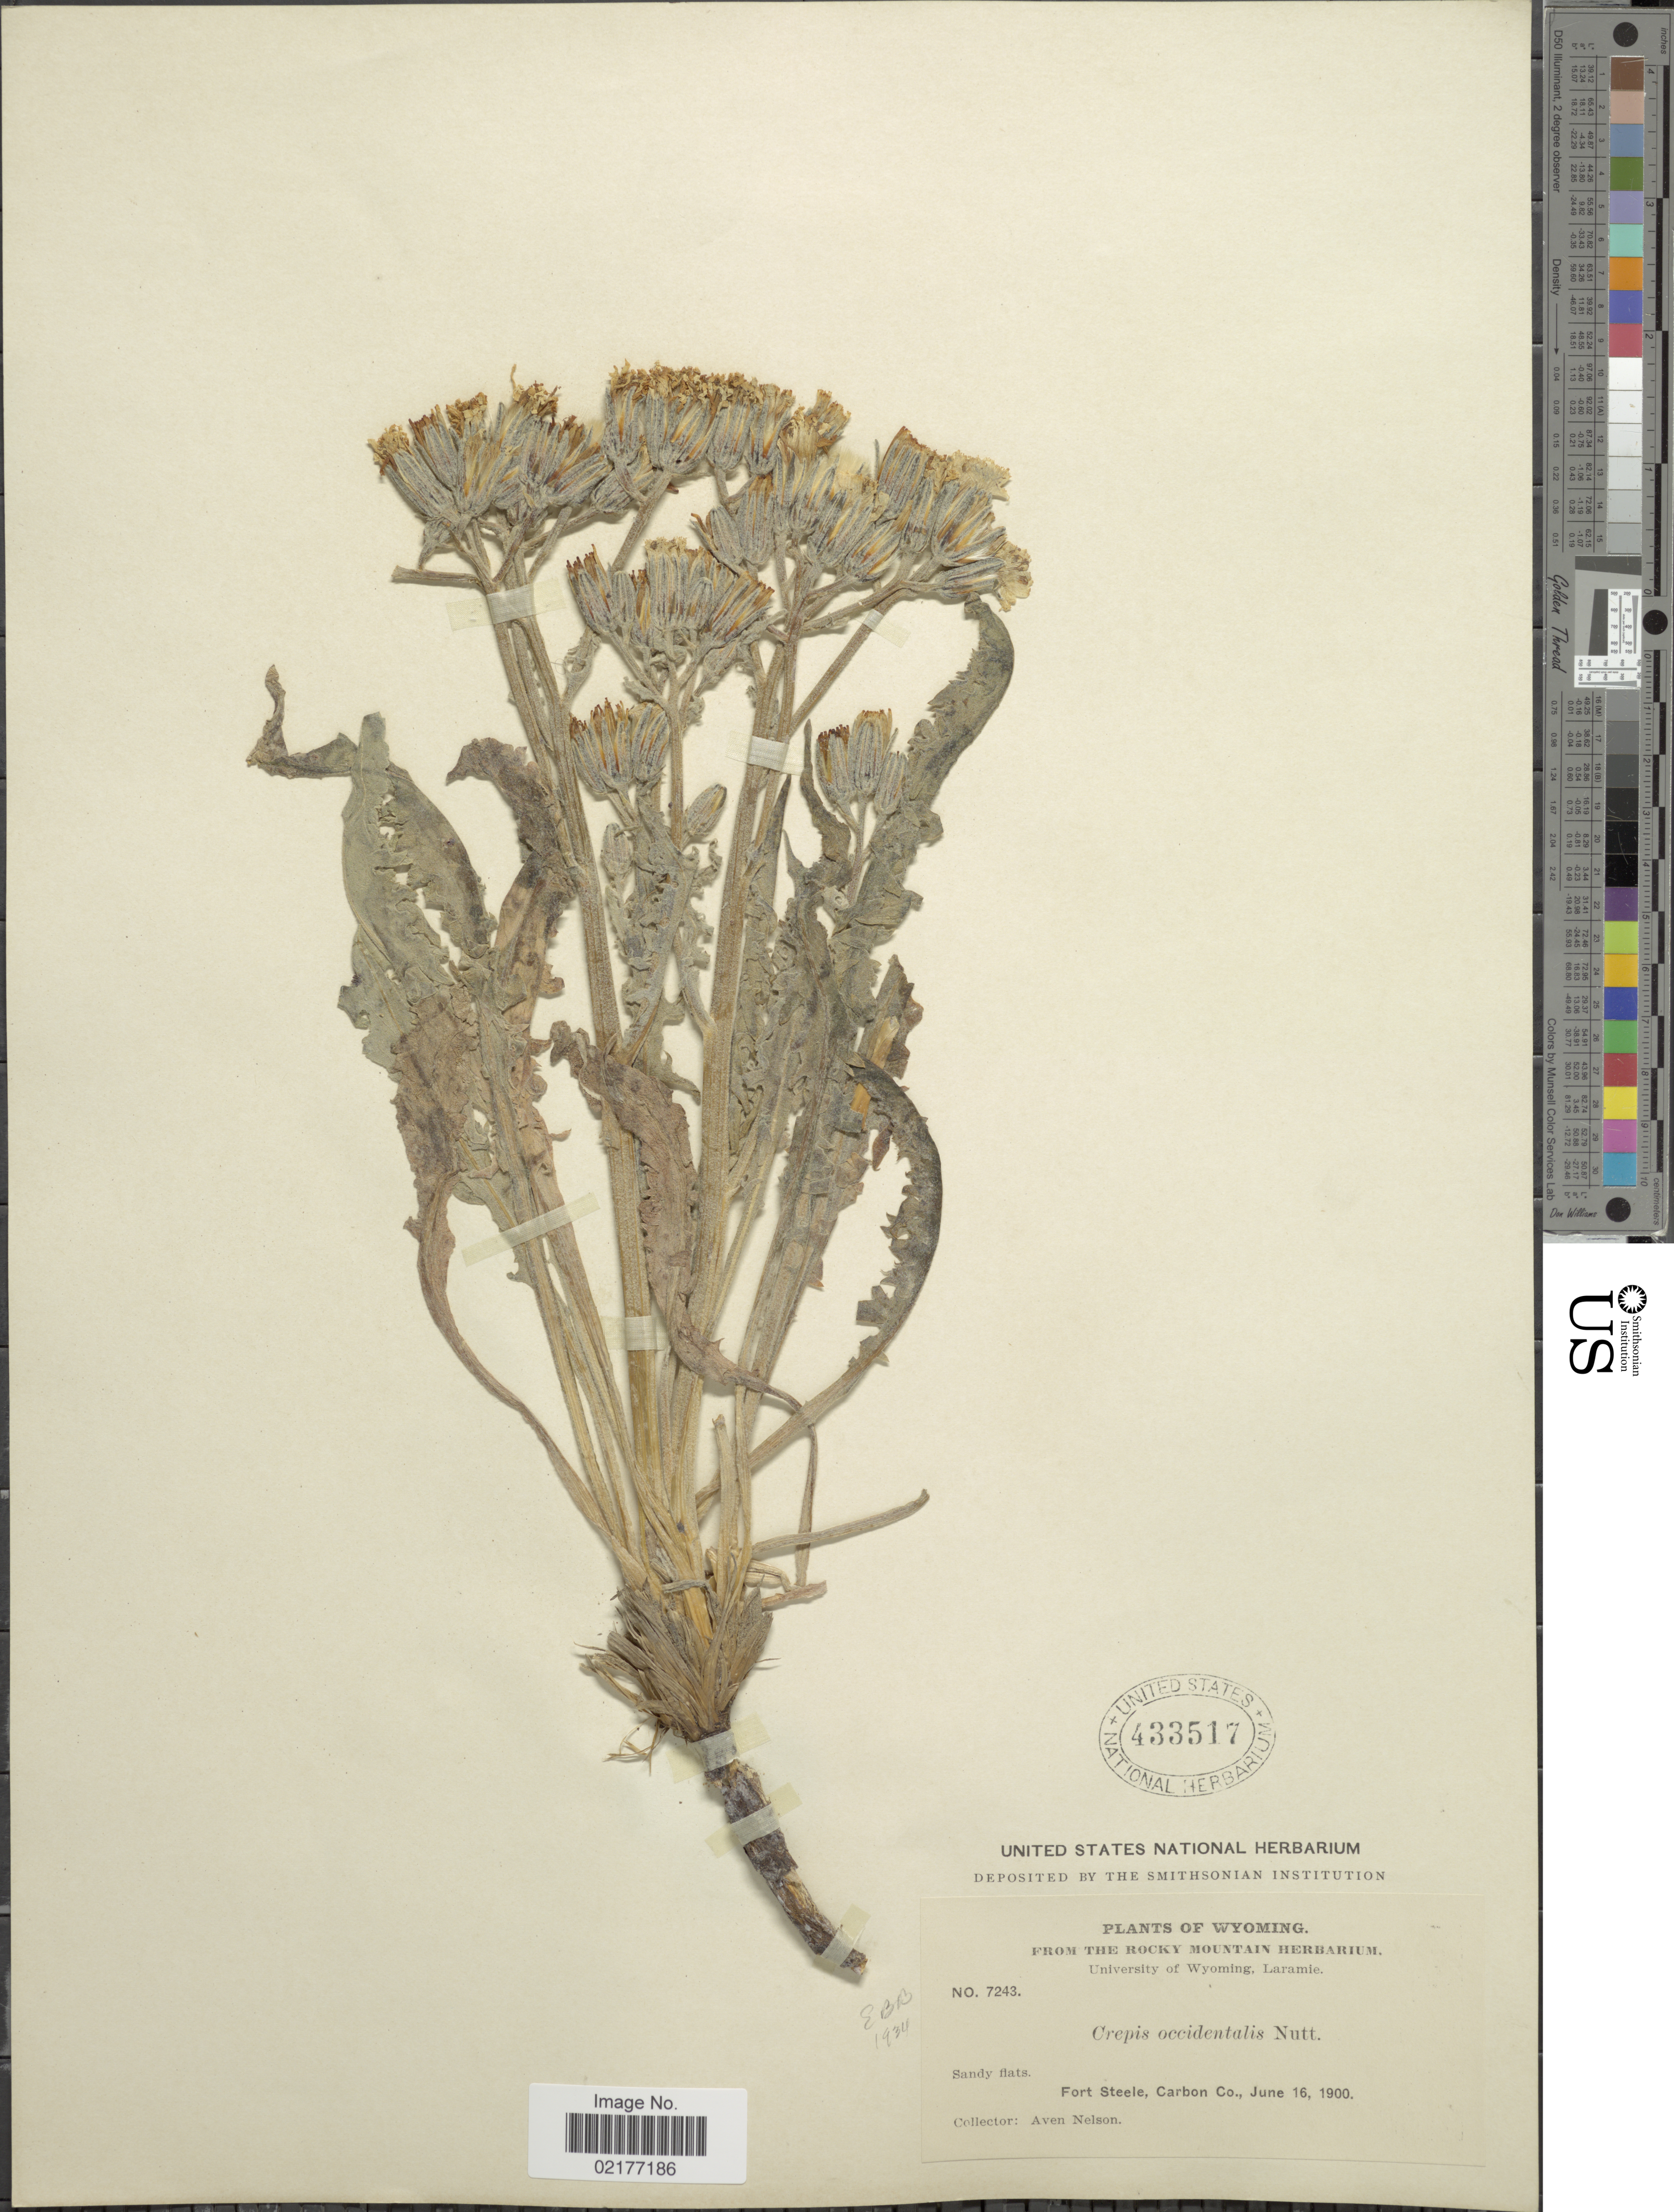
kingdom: Plantae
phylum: Tracheophyta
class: Magnoliopsida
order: Asterales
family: Asteraceae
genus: Crepis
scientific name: Crepis occidentalis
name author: Nutt.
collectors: A. Nelson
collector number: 7243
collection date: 1900-06-16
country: United States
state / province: Wyoming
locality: Fort Steele, Carbon Co.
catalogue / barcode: US 433517